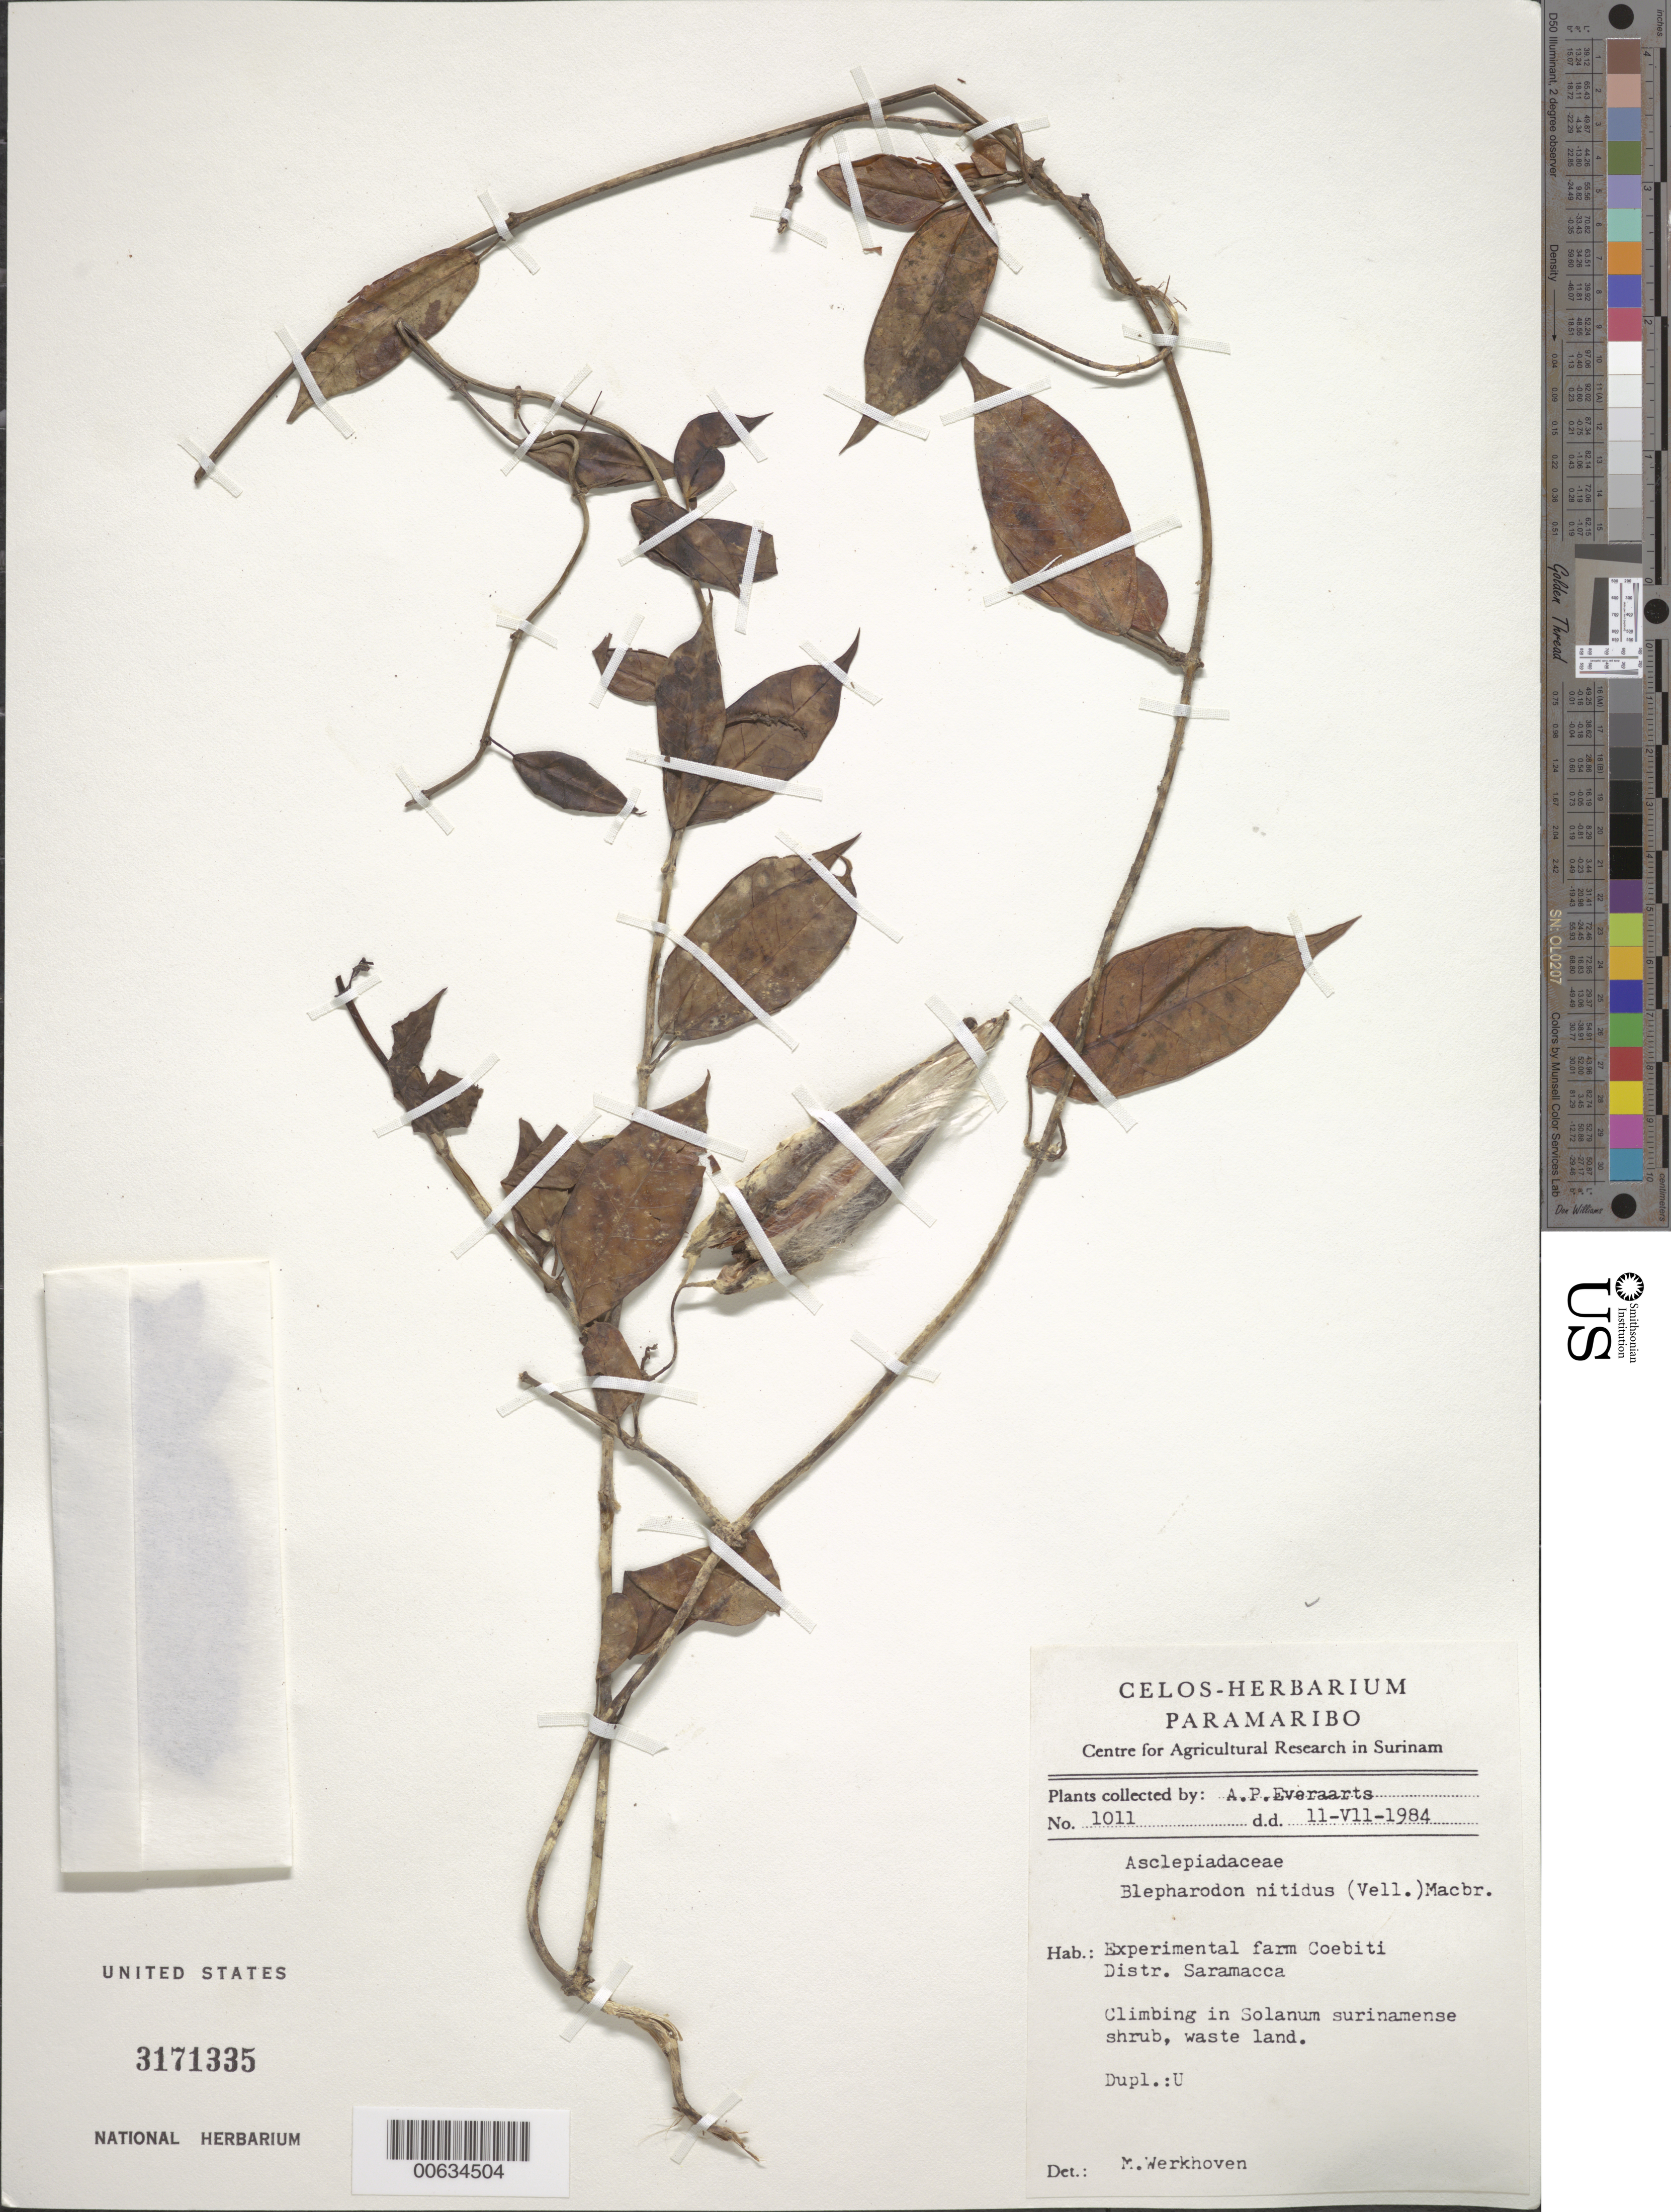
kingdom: Plantae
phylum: Tracheophyta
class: Magnoliopsida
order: Gentianales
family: Apocynaceae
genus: Blepharodon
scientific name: Blepharodon nitidus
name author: (Vell.) J.F. Macbr.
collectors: A. Everaarts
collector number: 1011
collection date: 1984-07-11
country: Suriname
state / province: Saramacca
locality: Experimental farm Coebiti.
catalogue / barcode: US 3171335